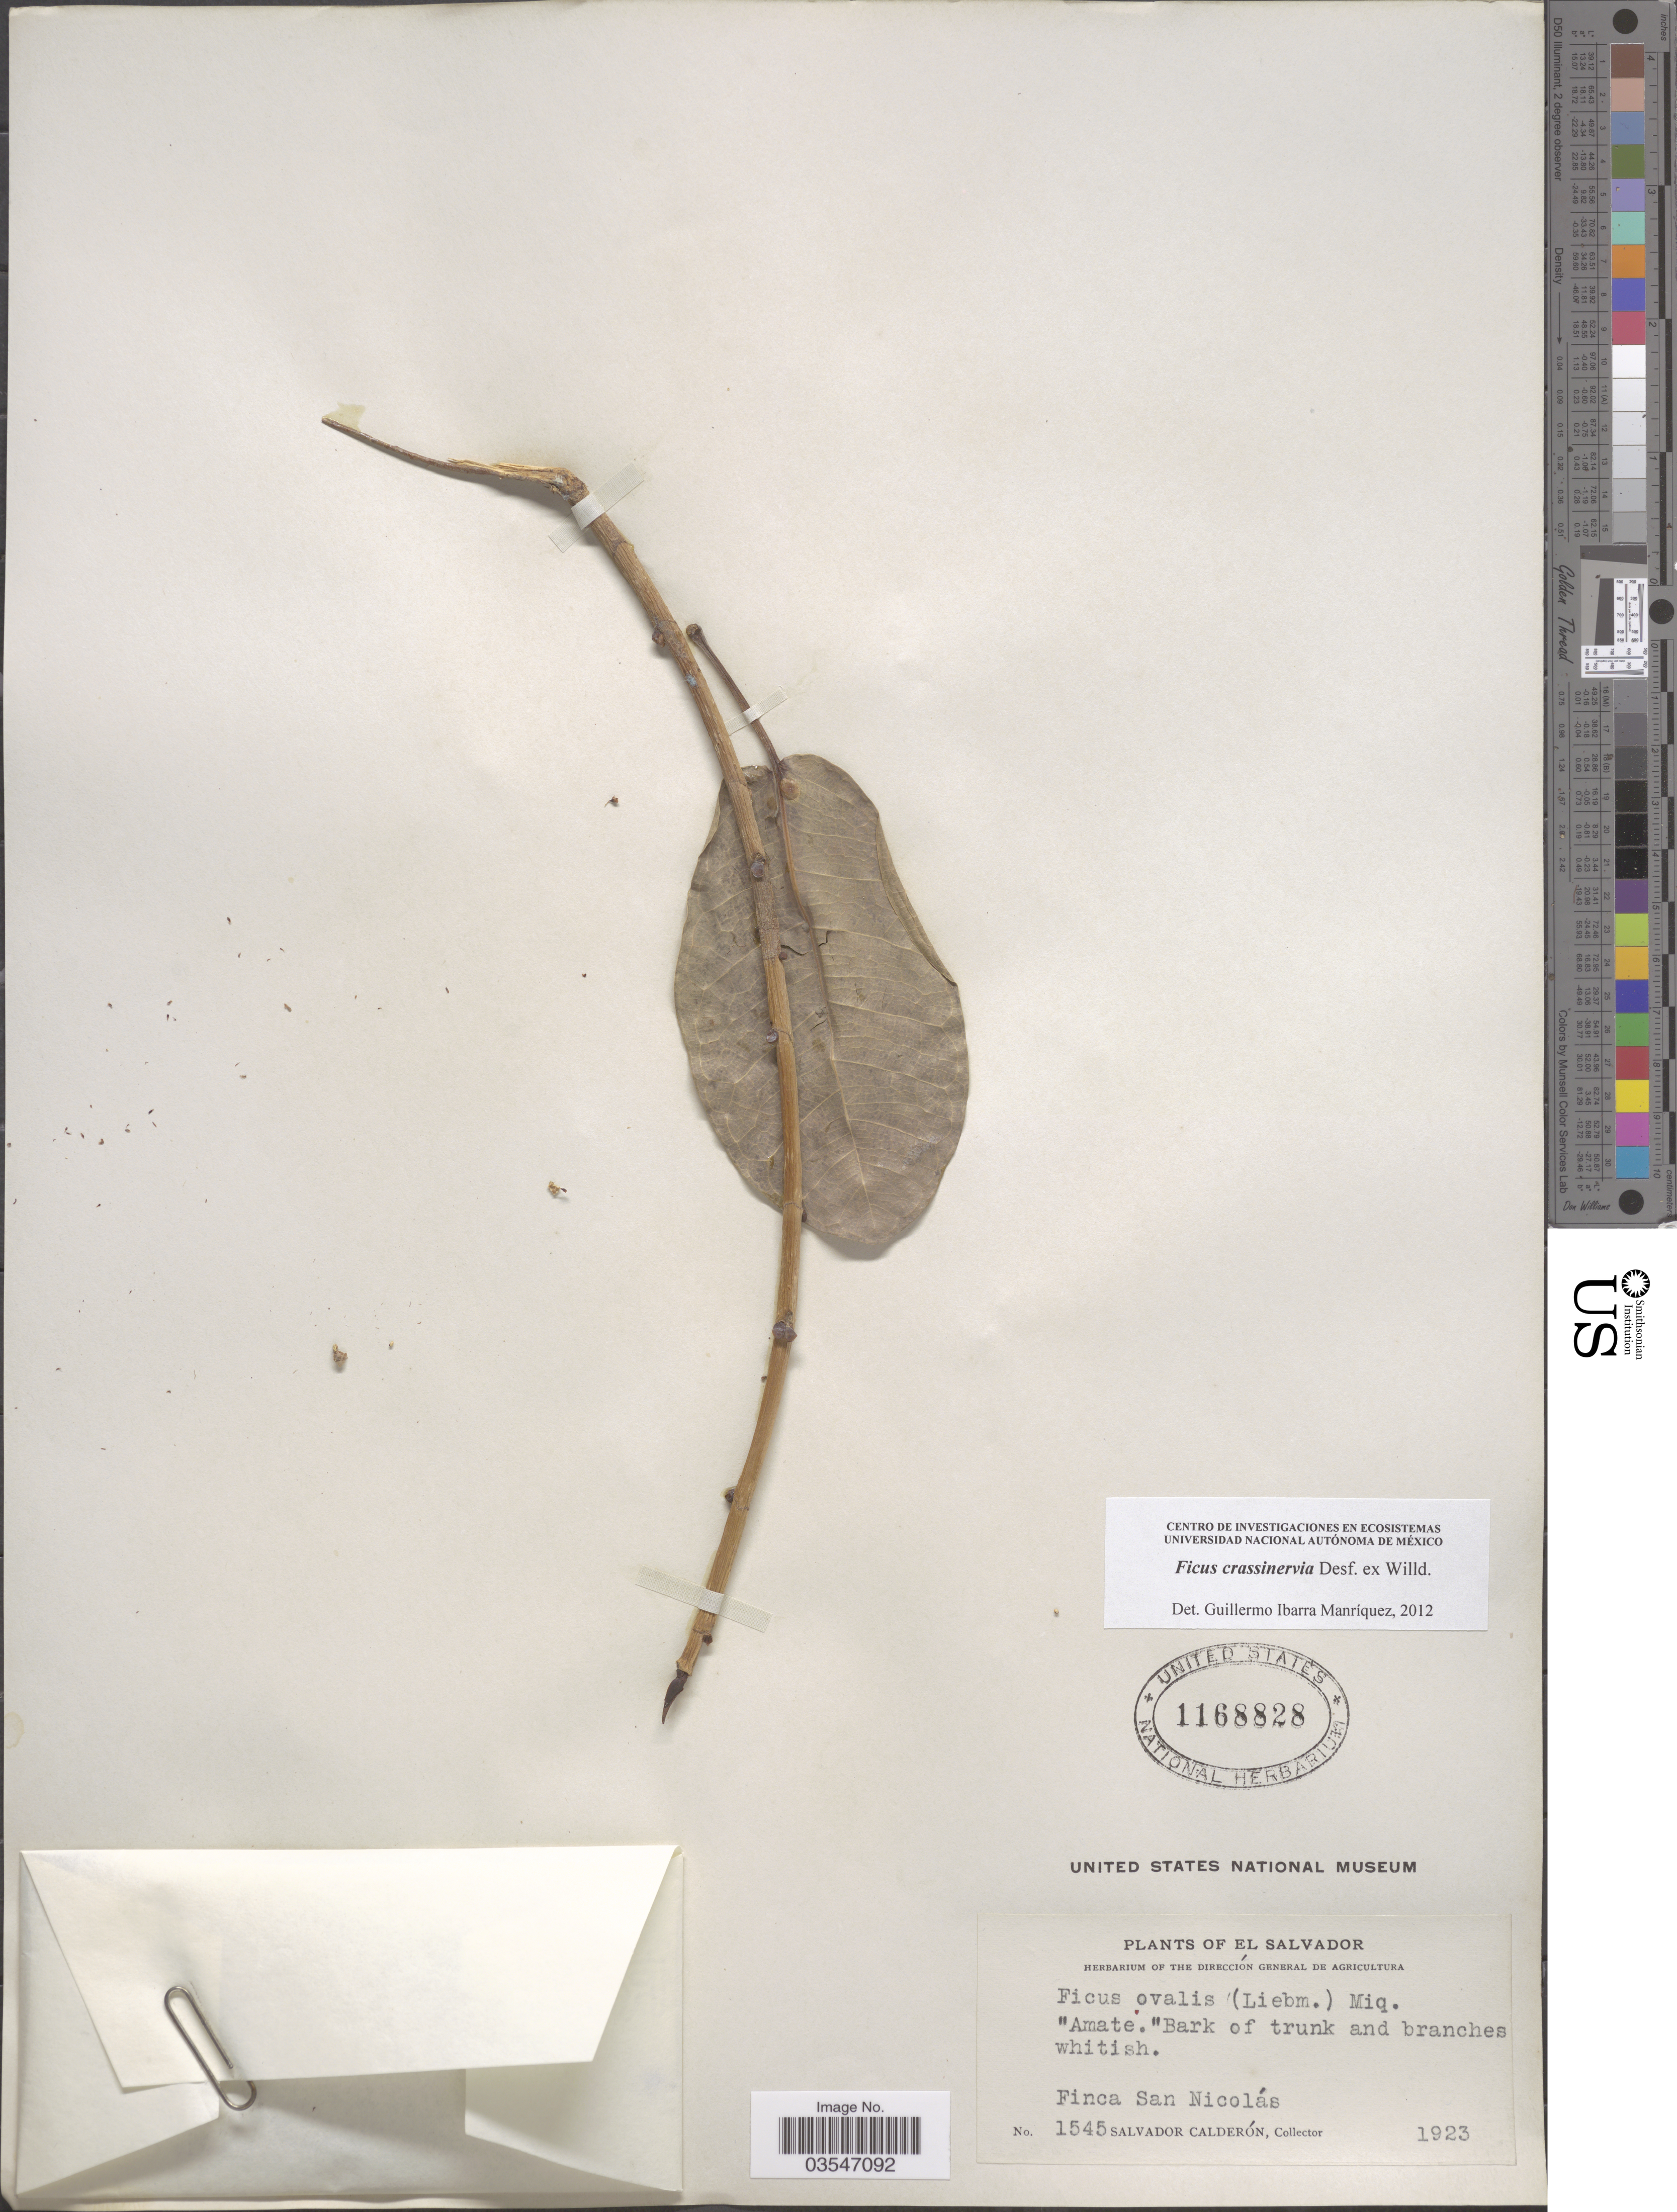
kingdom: Plantae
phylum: Tracheophyta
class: Magnoliopsida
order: Rosales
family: Moraceae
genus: Ficus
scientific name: Ficus crassinervia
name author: Desf. ex Willd.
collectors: S. Calderón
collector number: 1545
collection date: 1923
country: El Salvador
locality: Finca San Nicolás.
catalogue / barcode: US 1168828